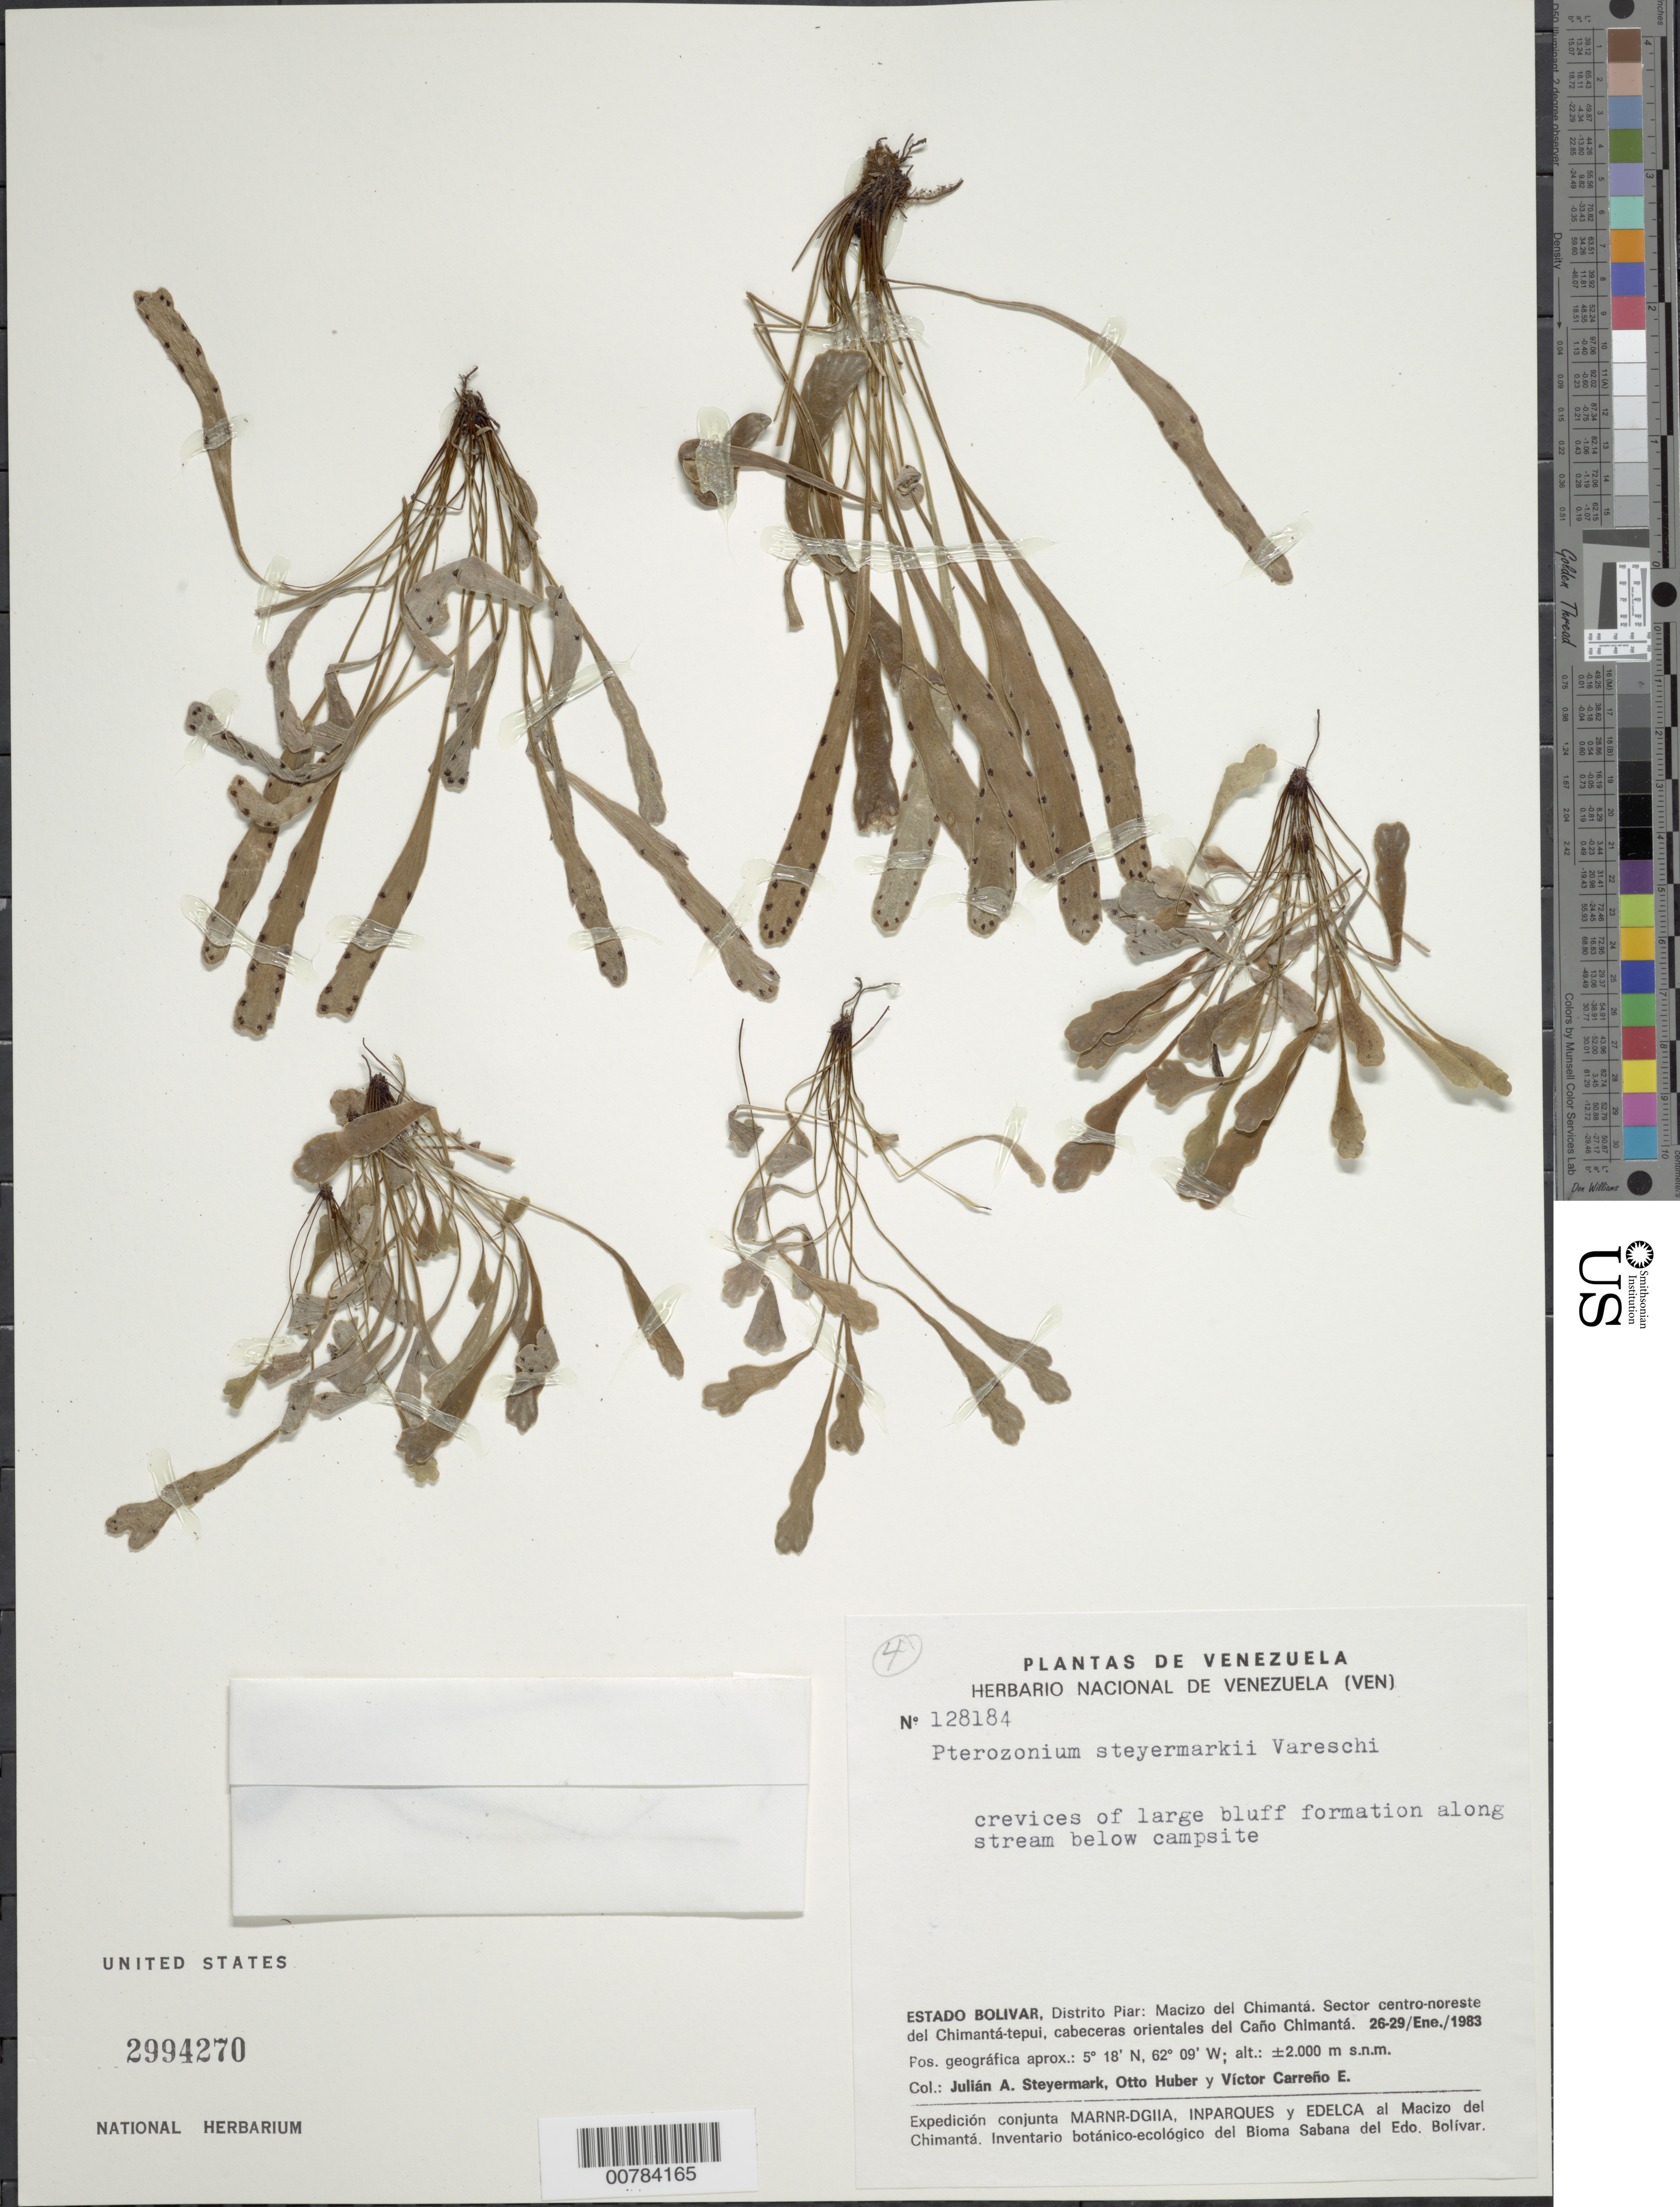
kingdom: Plantae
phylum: Tracheophyta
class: Polypodiopsida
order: Polypodiales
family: Pteridaceae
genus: Pterozonium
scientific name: Pterozonium steyermarkii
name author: Vareschi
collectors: J. Steyermark, O. Huber & V. Carreño E.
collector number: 128184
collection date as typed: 26-Jan-83 to 29-Jan-83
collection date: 1983-01-26/1983-01-29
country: Venezuela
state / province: Bolívar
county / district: Piar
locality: Macizo del Chimantá, sector centro-noreste del Chimantá-tepuí, cabeceras orientales del Caño Chimantá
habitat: Crevices of large bluff formation along stream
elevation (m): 2000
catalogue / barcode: US 2994270